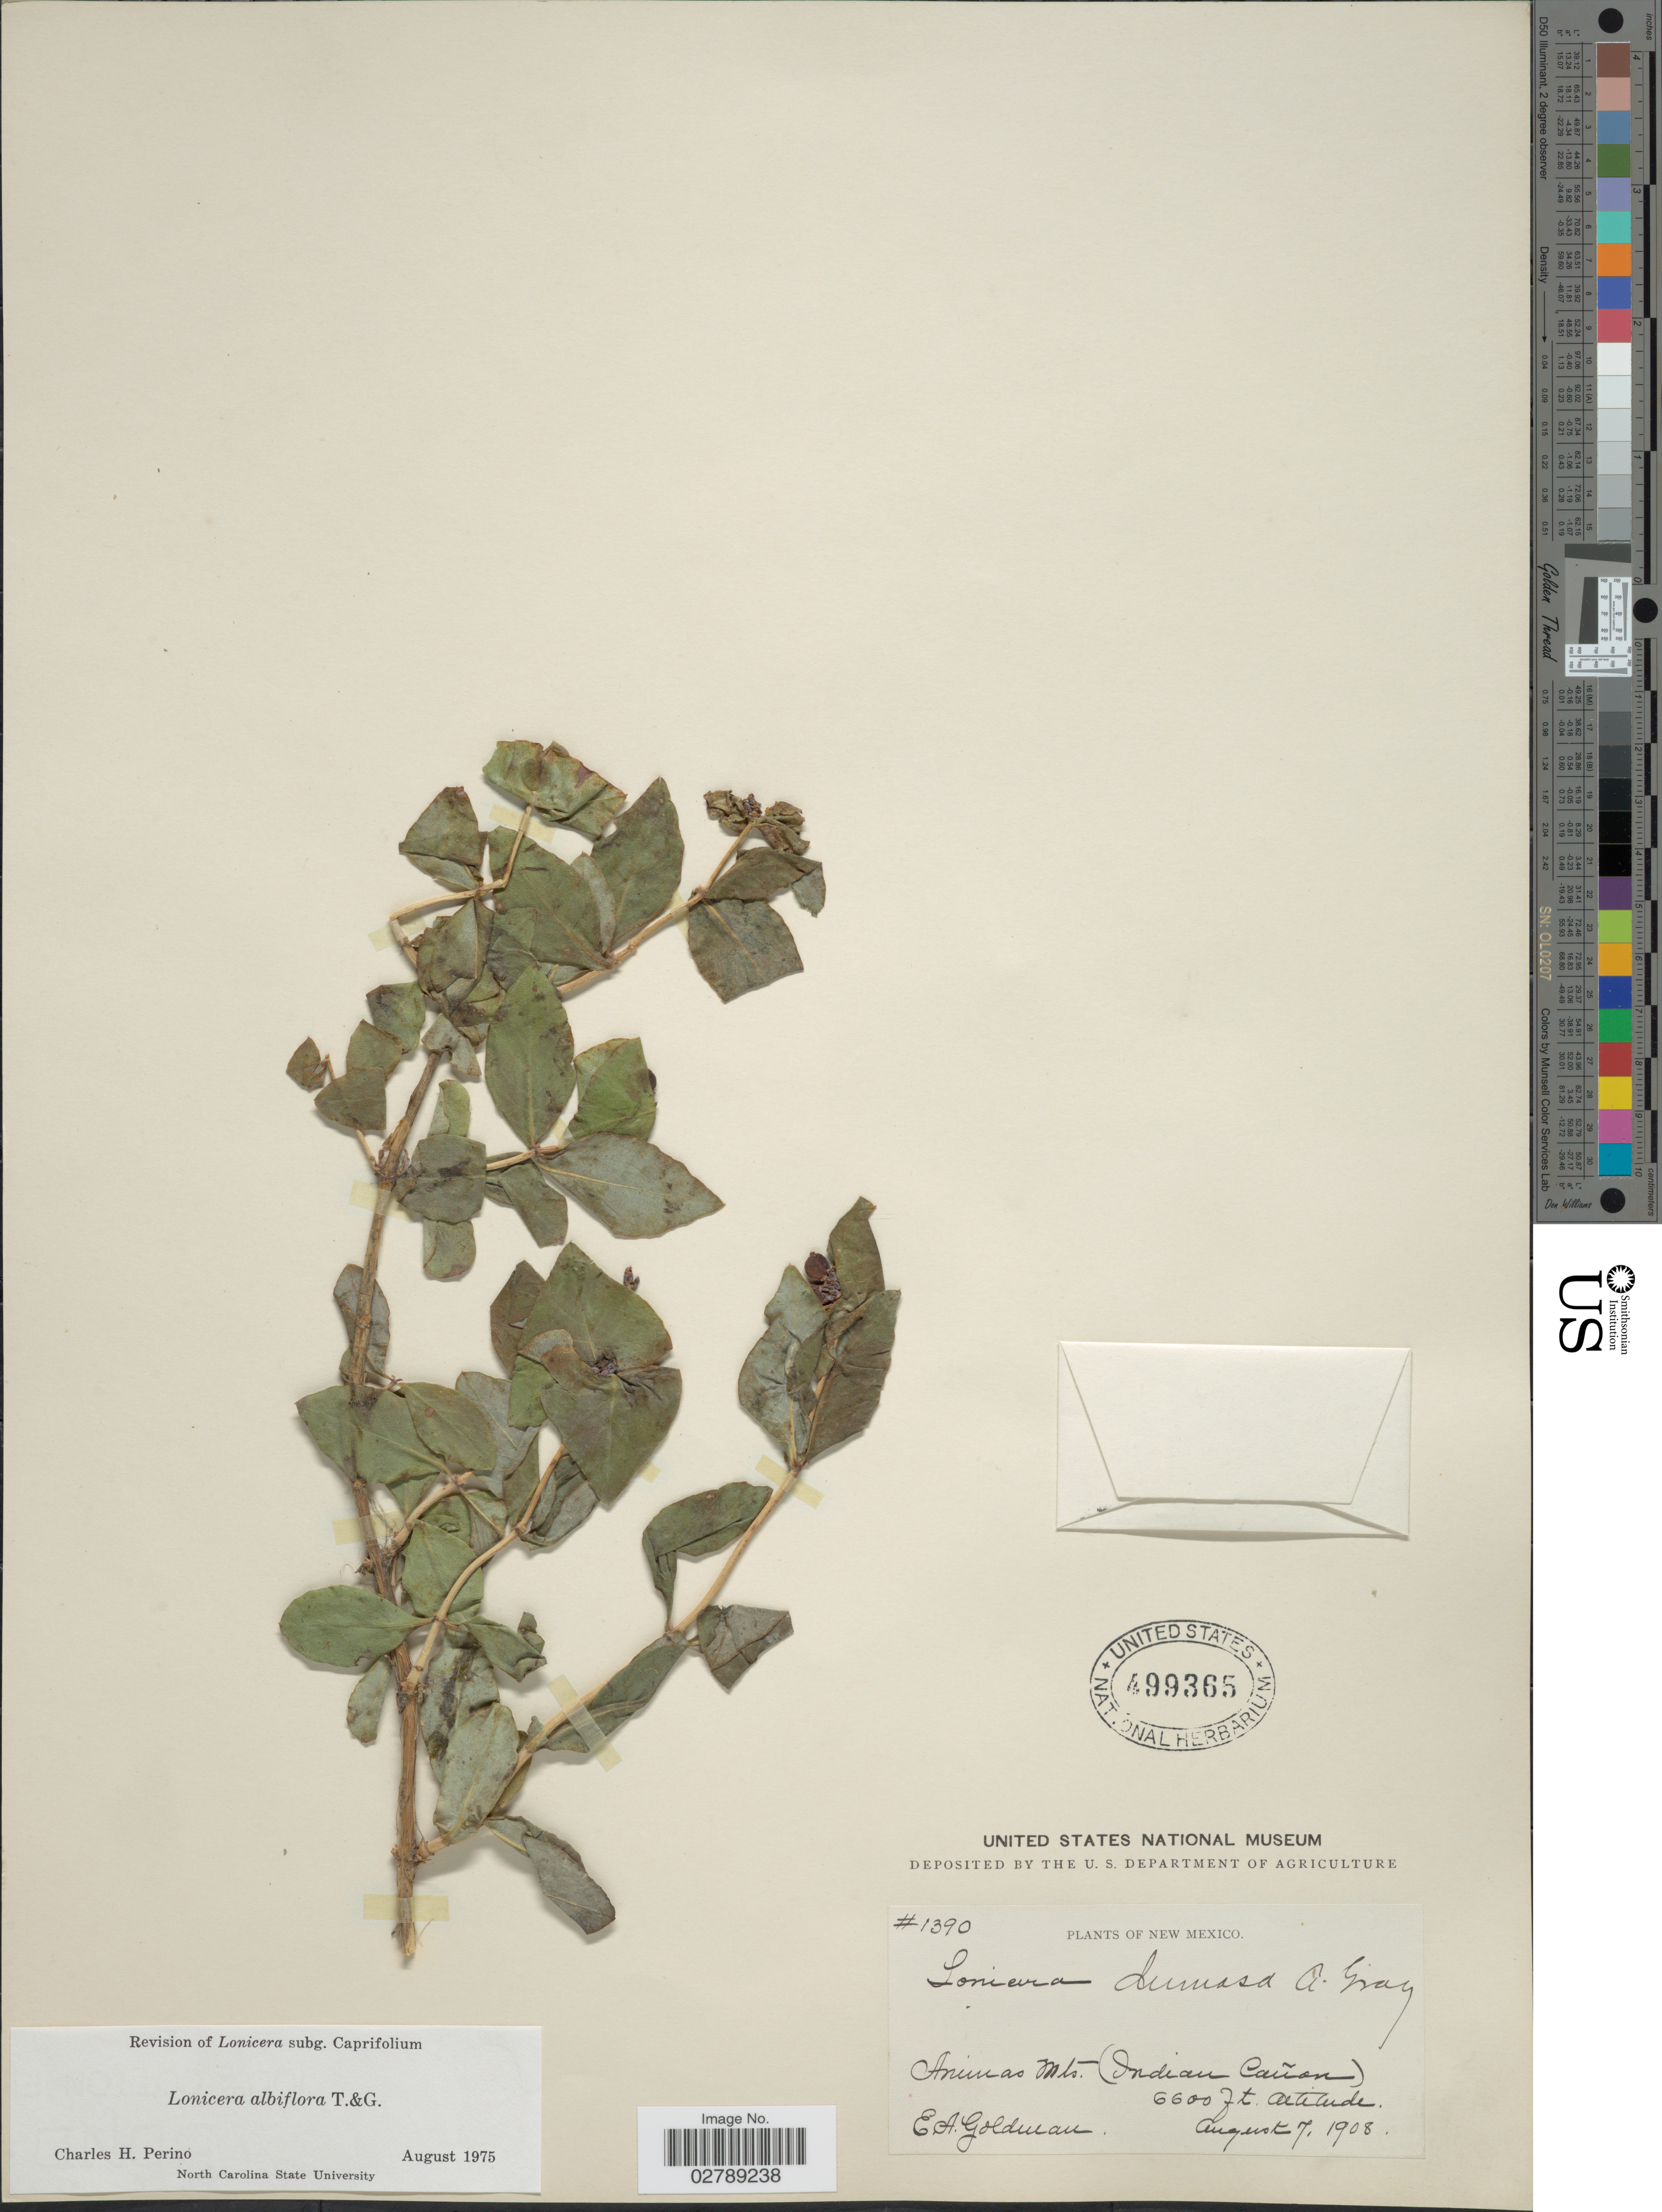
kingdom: Plantae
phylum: Tracheophyta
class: Magnoliopsida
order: Dipsacales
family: Caprifoliaceae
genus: Lonicera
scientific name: Lonicera dumosa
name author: A. Gray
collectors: E. A. Goldman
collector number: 1390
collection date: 1908-08-07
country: United States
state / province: New Mexico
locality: Animas Mts. (Indian Cañon).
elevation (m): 2012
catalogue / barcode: US 499365